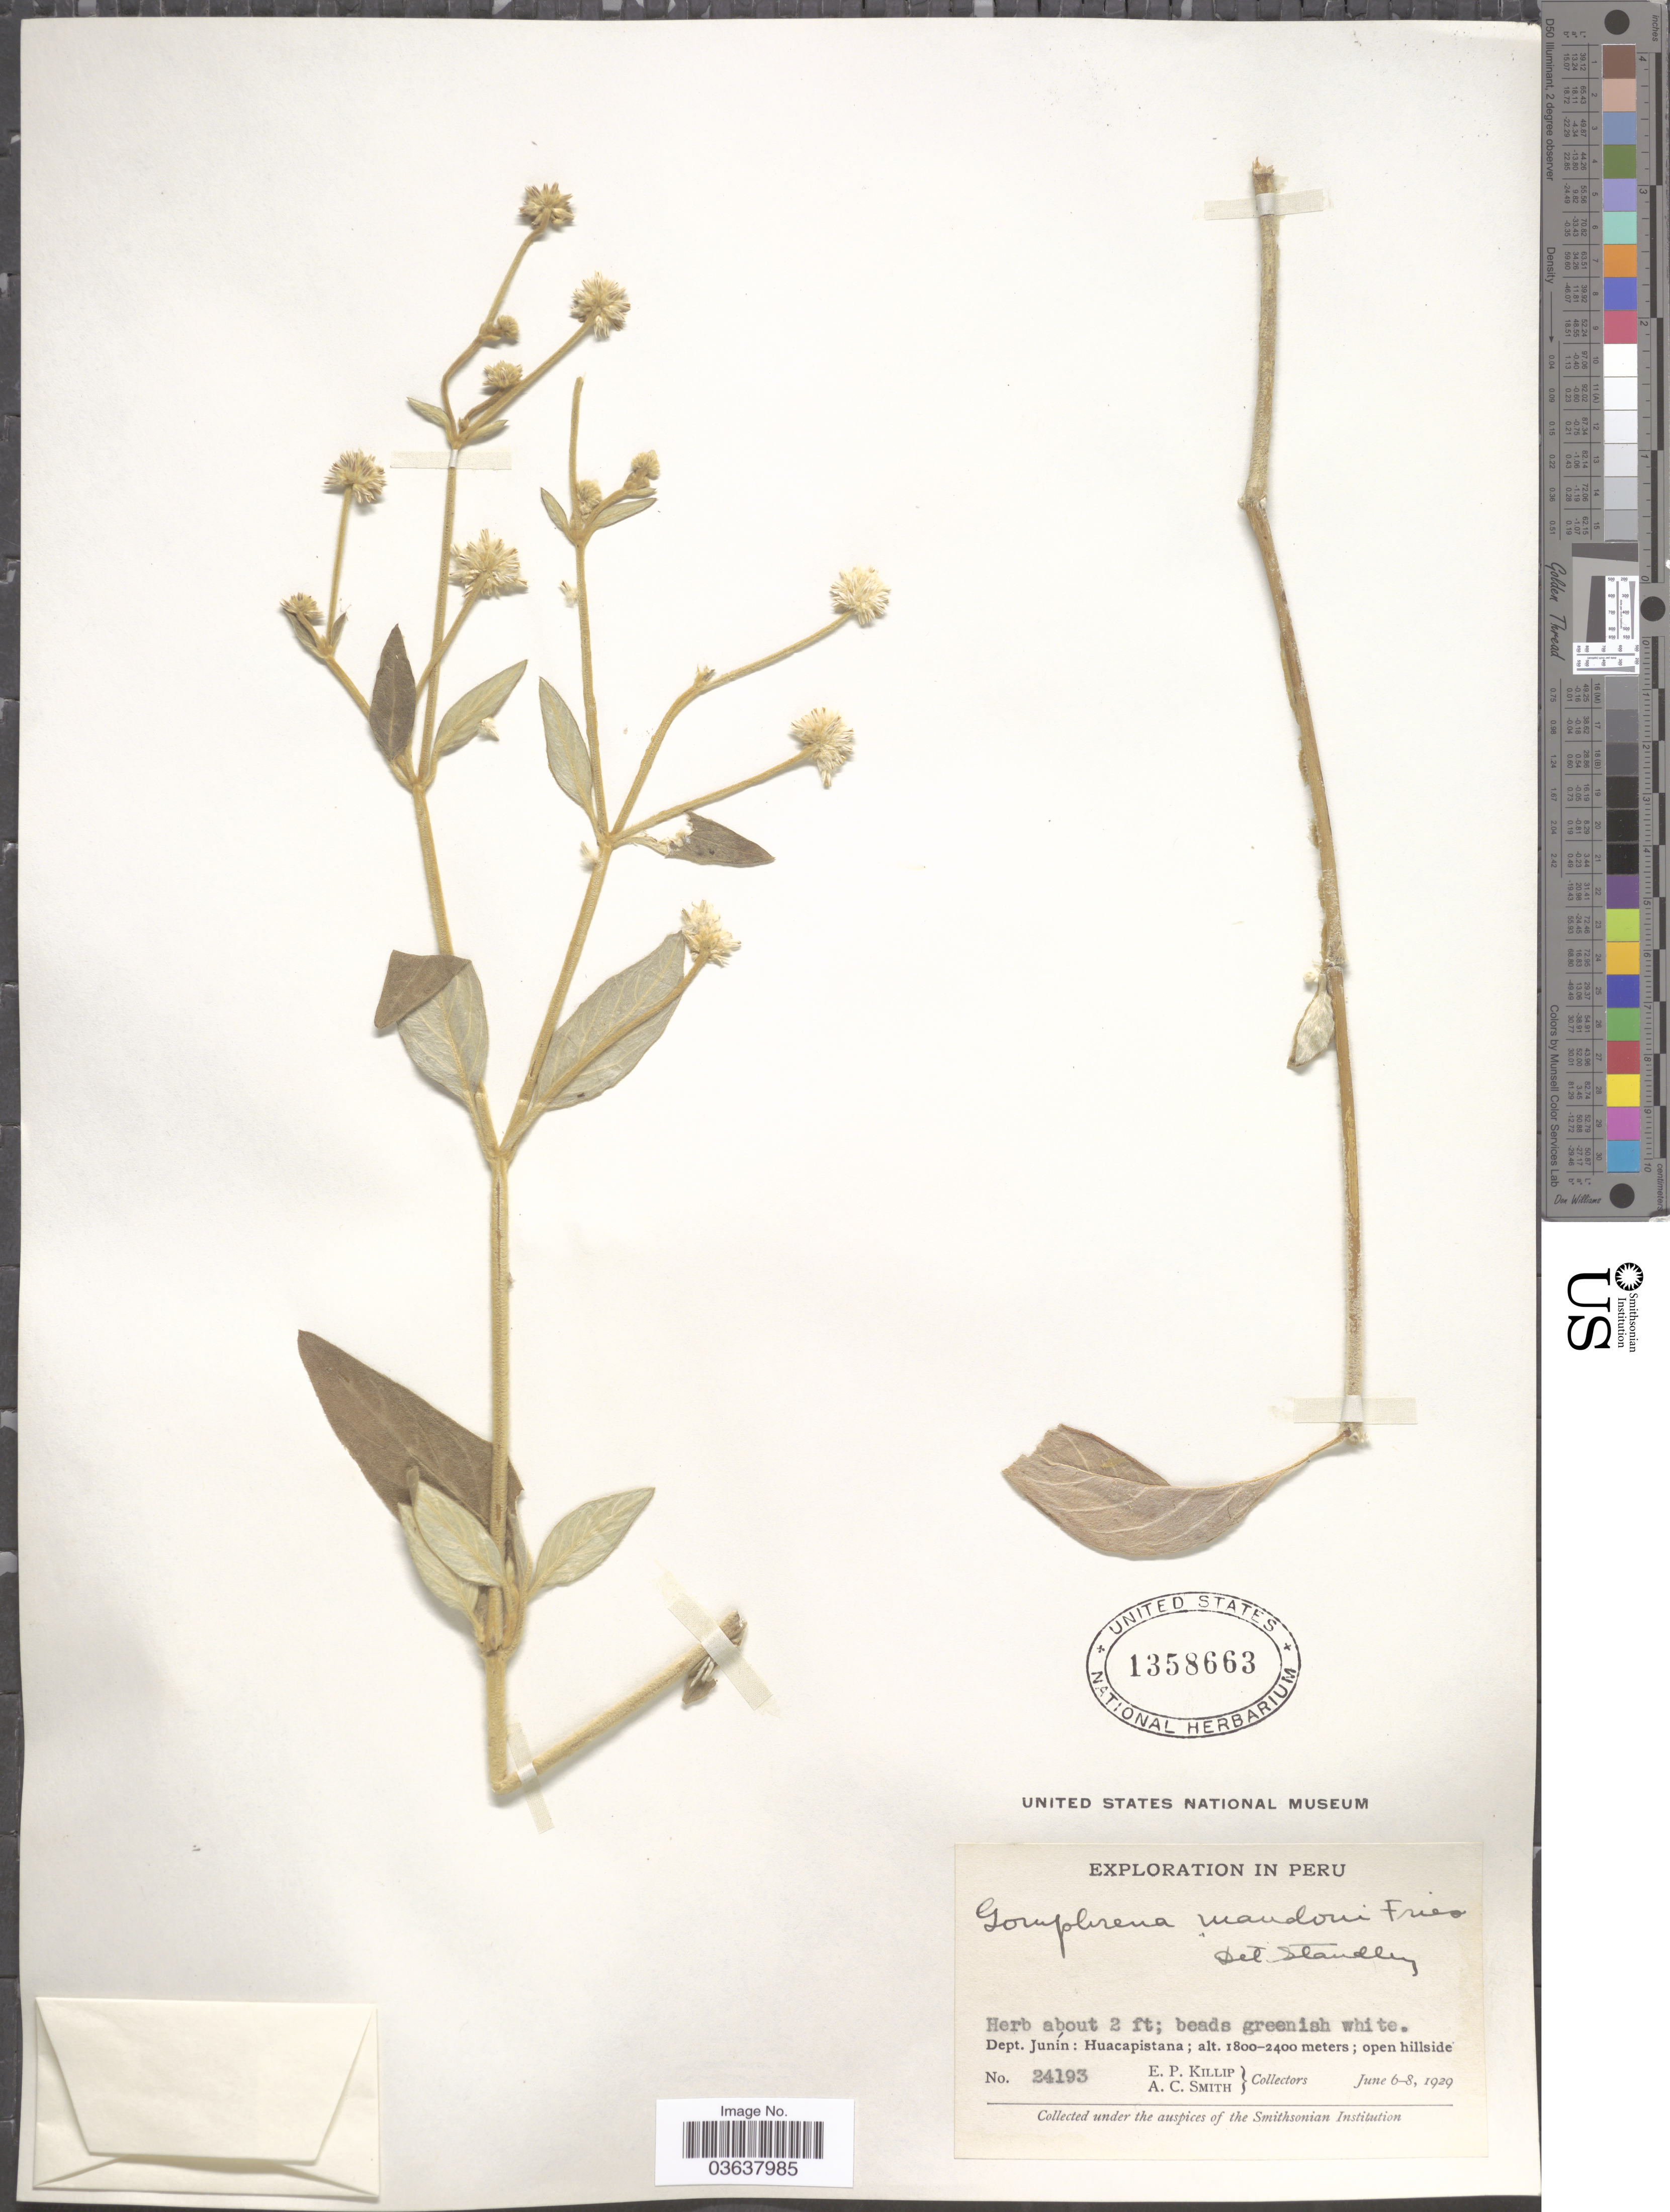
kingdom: Plantae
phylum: Tracheophyta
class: Magnoliopsida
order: Caryophyllales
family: Amaranthaceae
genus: Gomphrena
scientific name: Gomphrena mandonii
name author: R.E. Fr.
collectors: E. P. Killip & A. C. Smith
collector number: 24193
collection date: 1929-06-06/1929-06-08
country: Peru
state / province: Junín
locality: Dept. Junín: Huacapistana.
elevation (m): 1800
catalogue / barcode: US 1358663